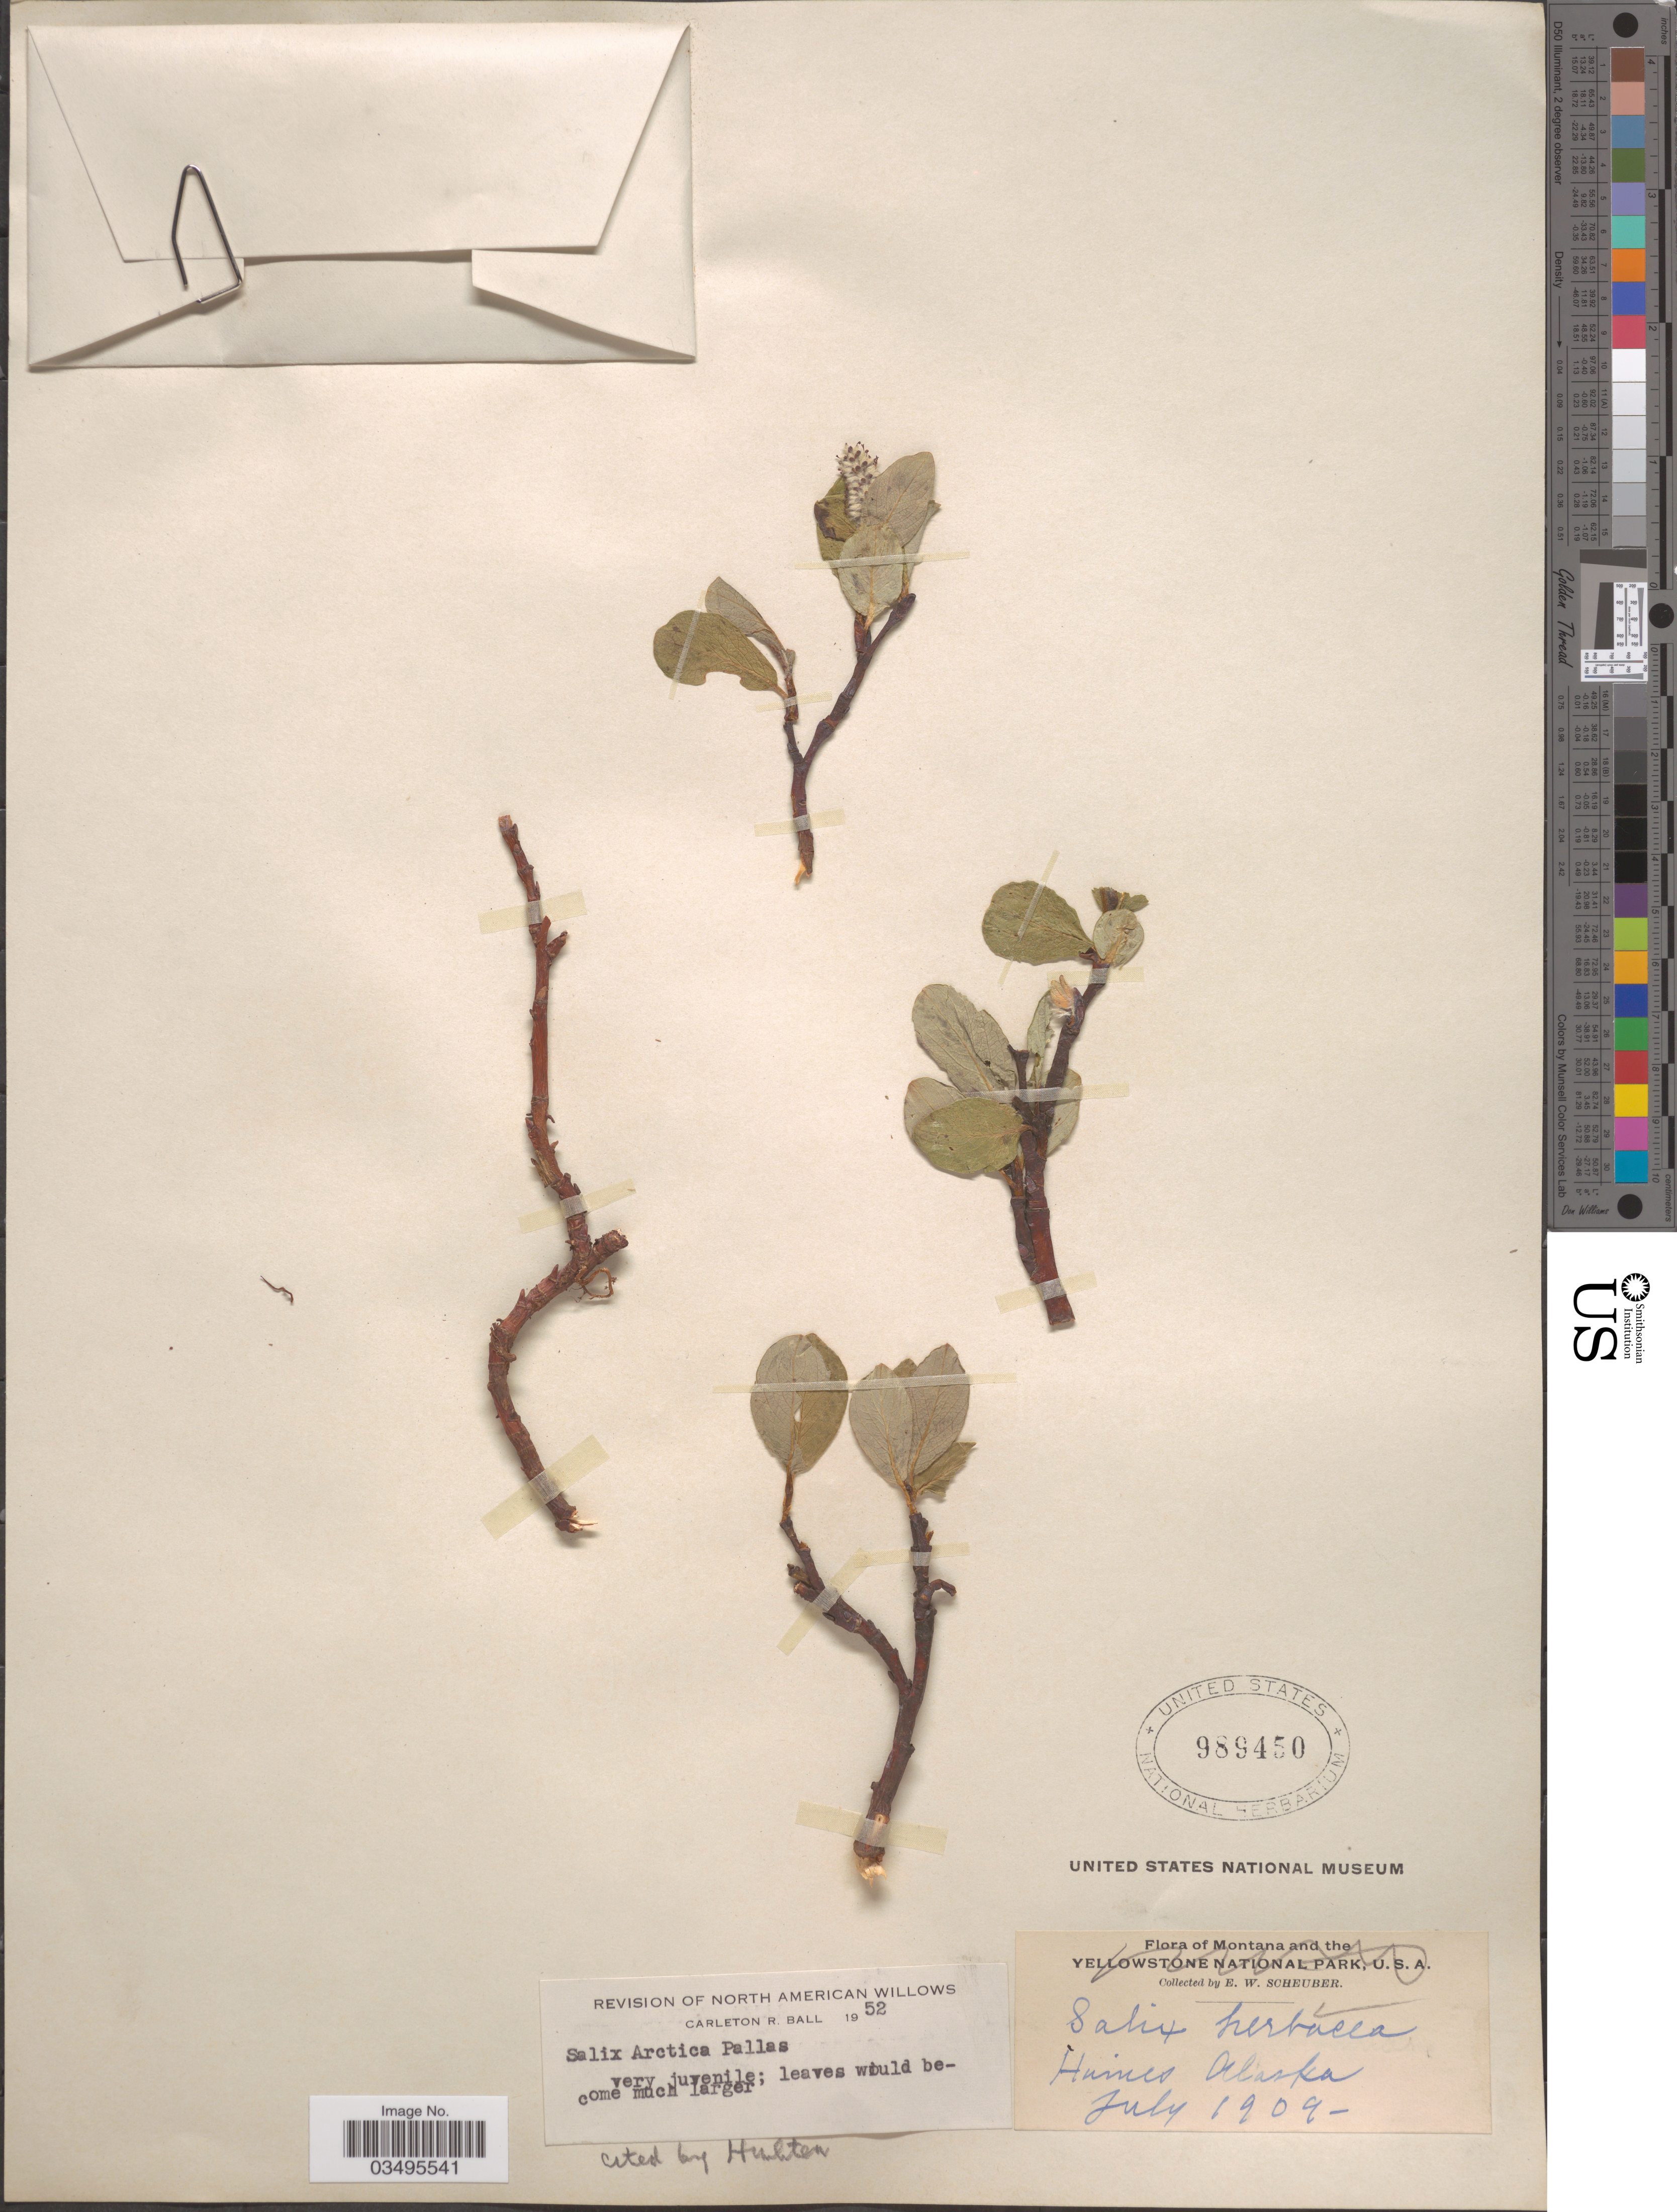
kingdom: Plantae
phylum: Tracheophyta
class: Magnoliopsida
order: Malpighiales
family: Salicaceae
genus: Salix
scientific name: Salix arctica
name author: Pall.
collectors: E. Scheuber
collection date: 1909-07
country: United States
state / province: Alaska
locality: Haines.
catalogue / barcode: US 989450